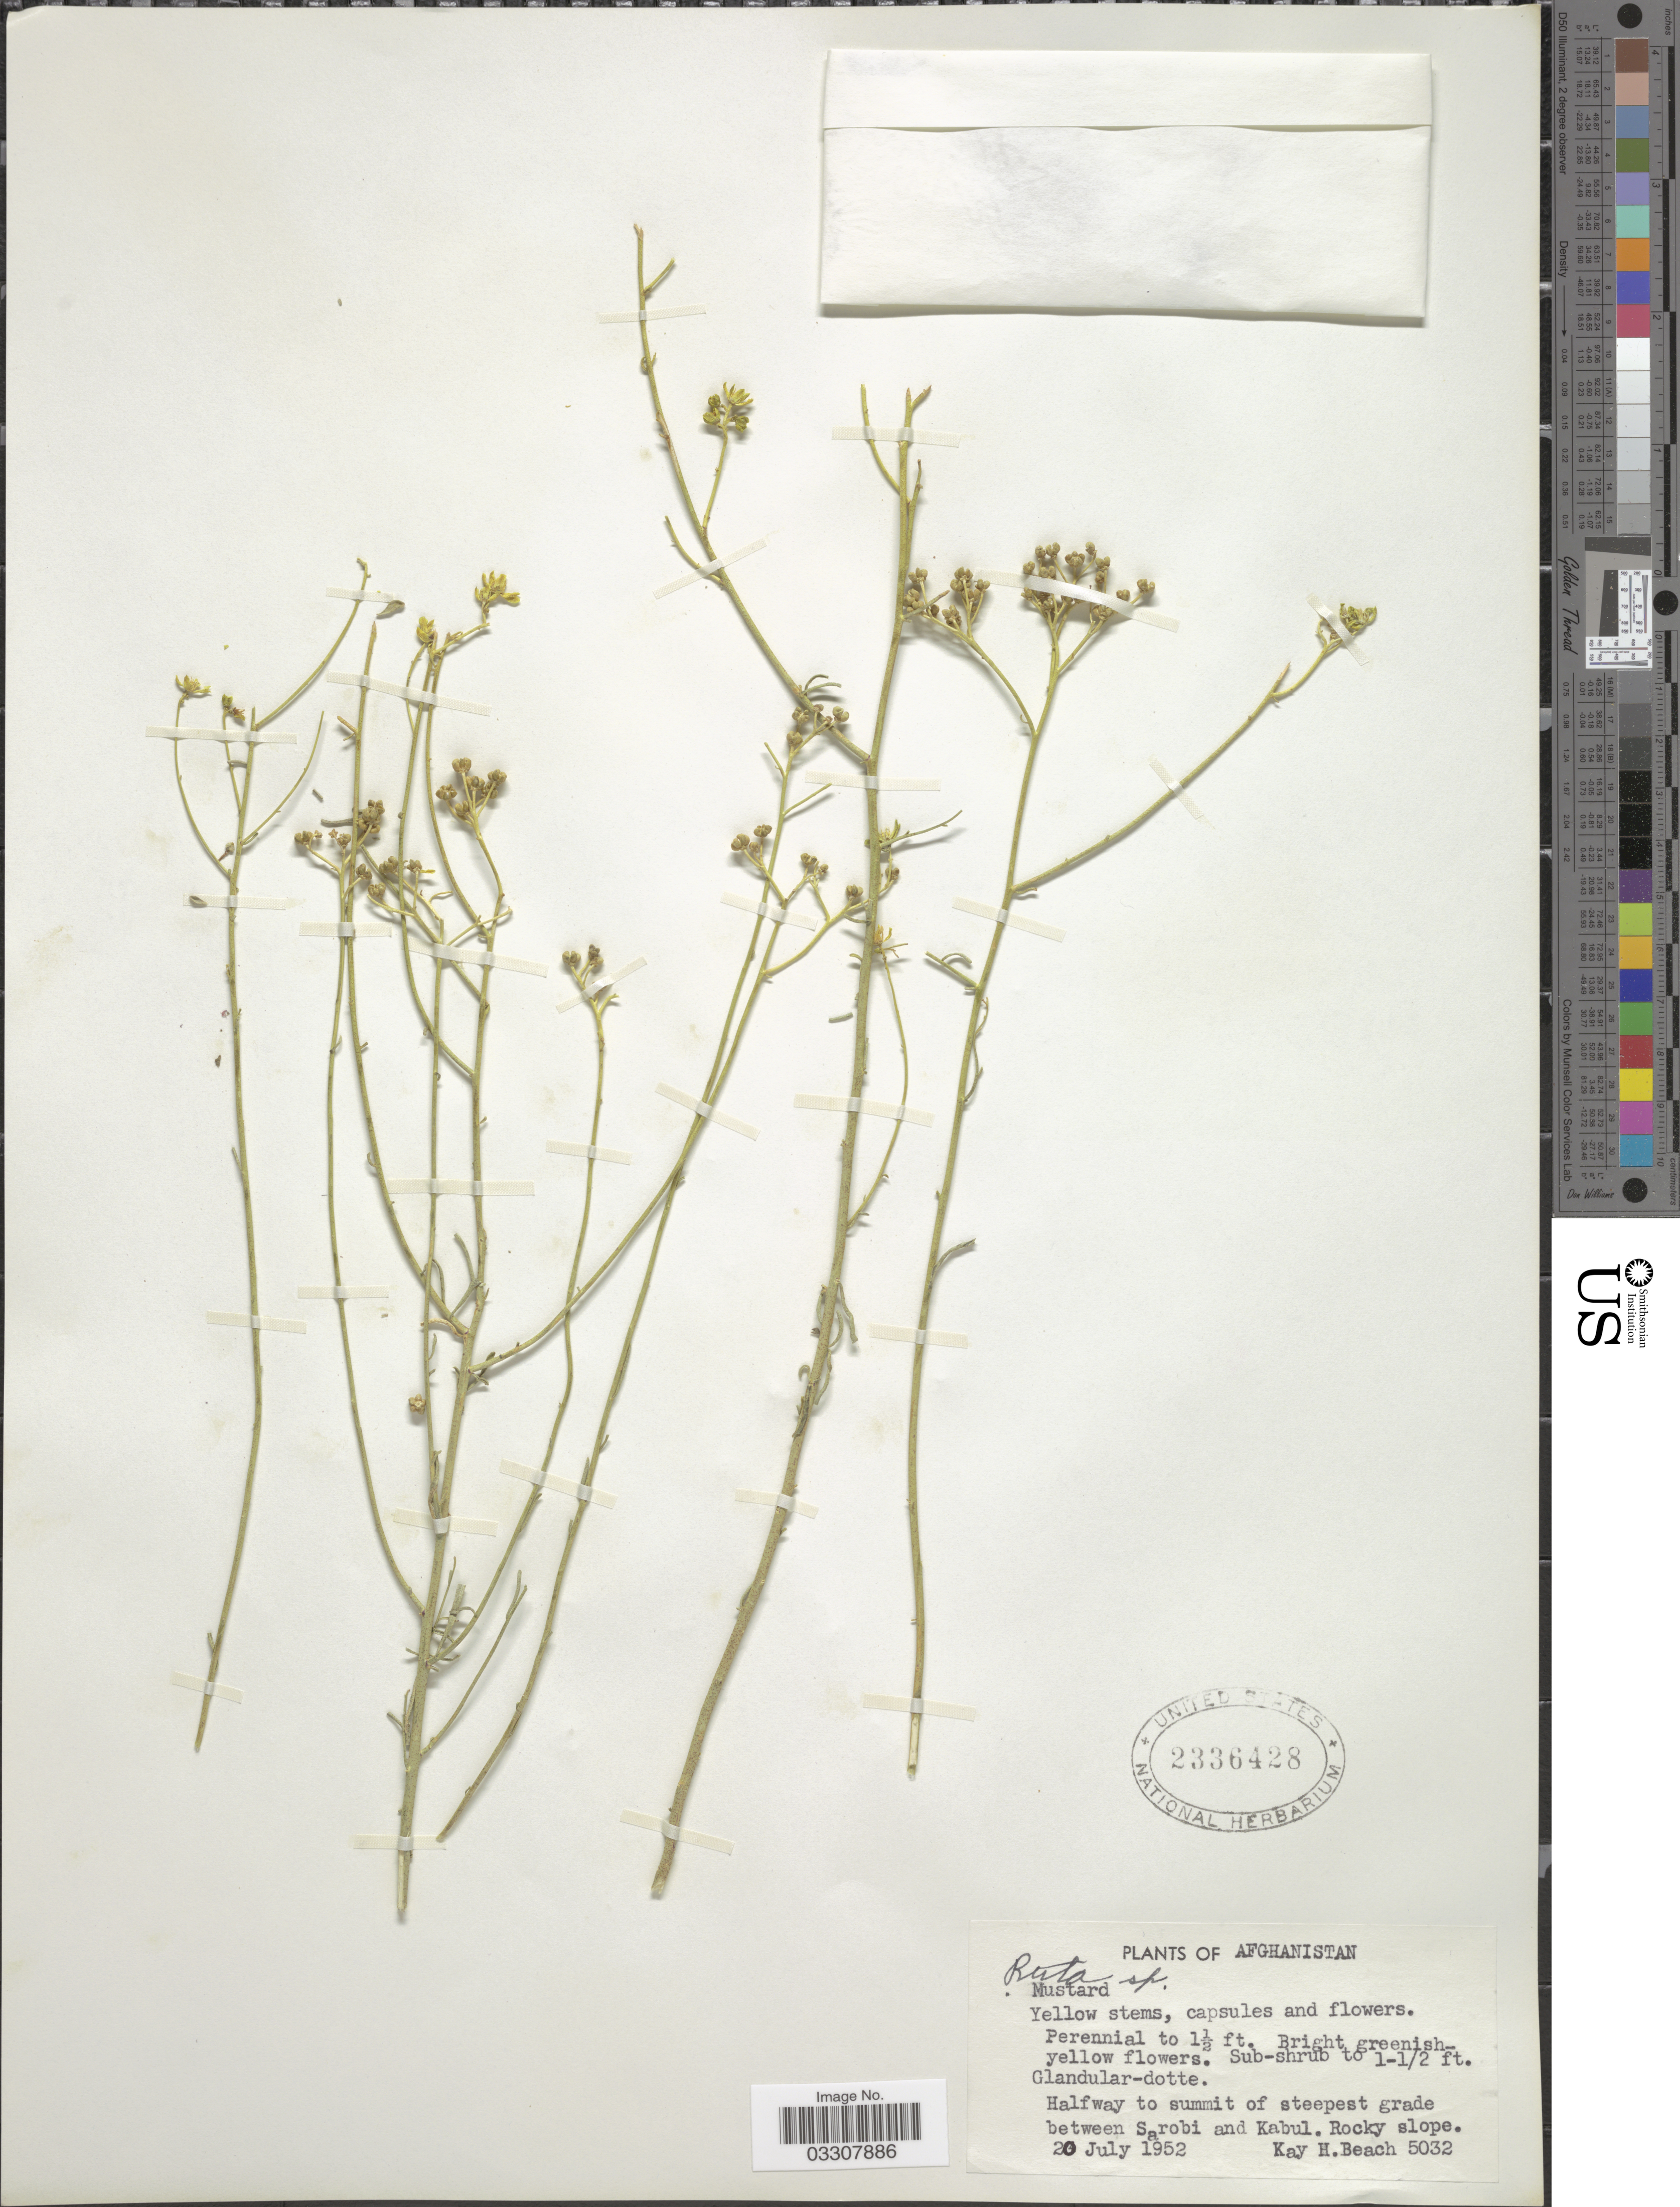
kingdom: Plantae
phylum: Tracheophyta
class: Magnoliopsida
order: Sapindales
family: Rutaceae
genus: Haplophyllum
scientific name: Haplophyllum sp.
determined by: Strong, Mark T., (BOT), Smithsonian Institution - National Museum of Natural History (UNITED STATES)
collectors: K. H. Beach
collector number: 5032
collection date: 1952-07-20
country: Afghanistan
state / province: Kabul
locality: Halfway to summit of steepest grade between Sarobi and Kabul.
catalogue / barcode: US 2336428